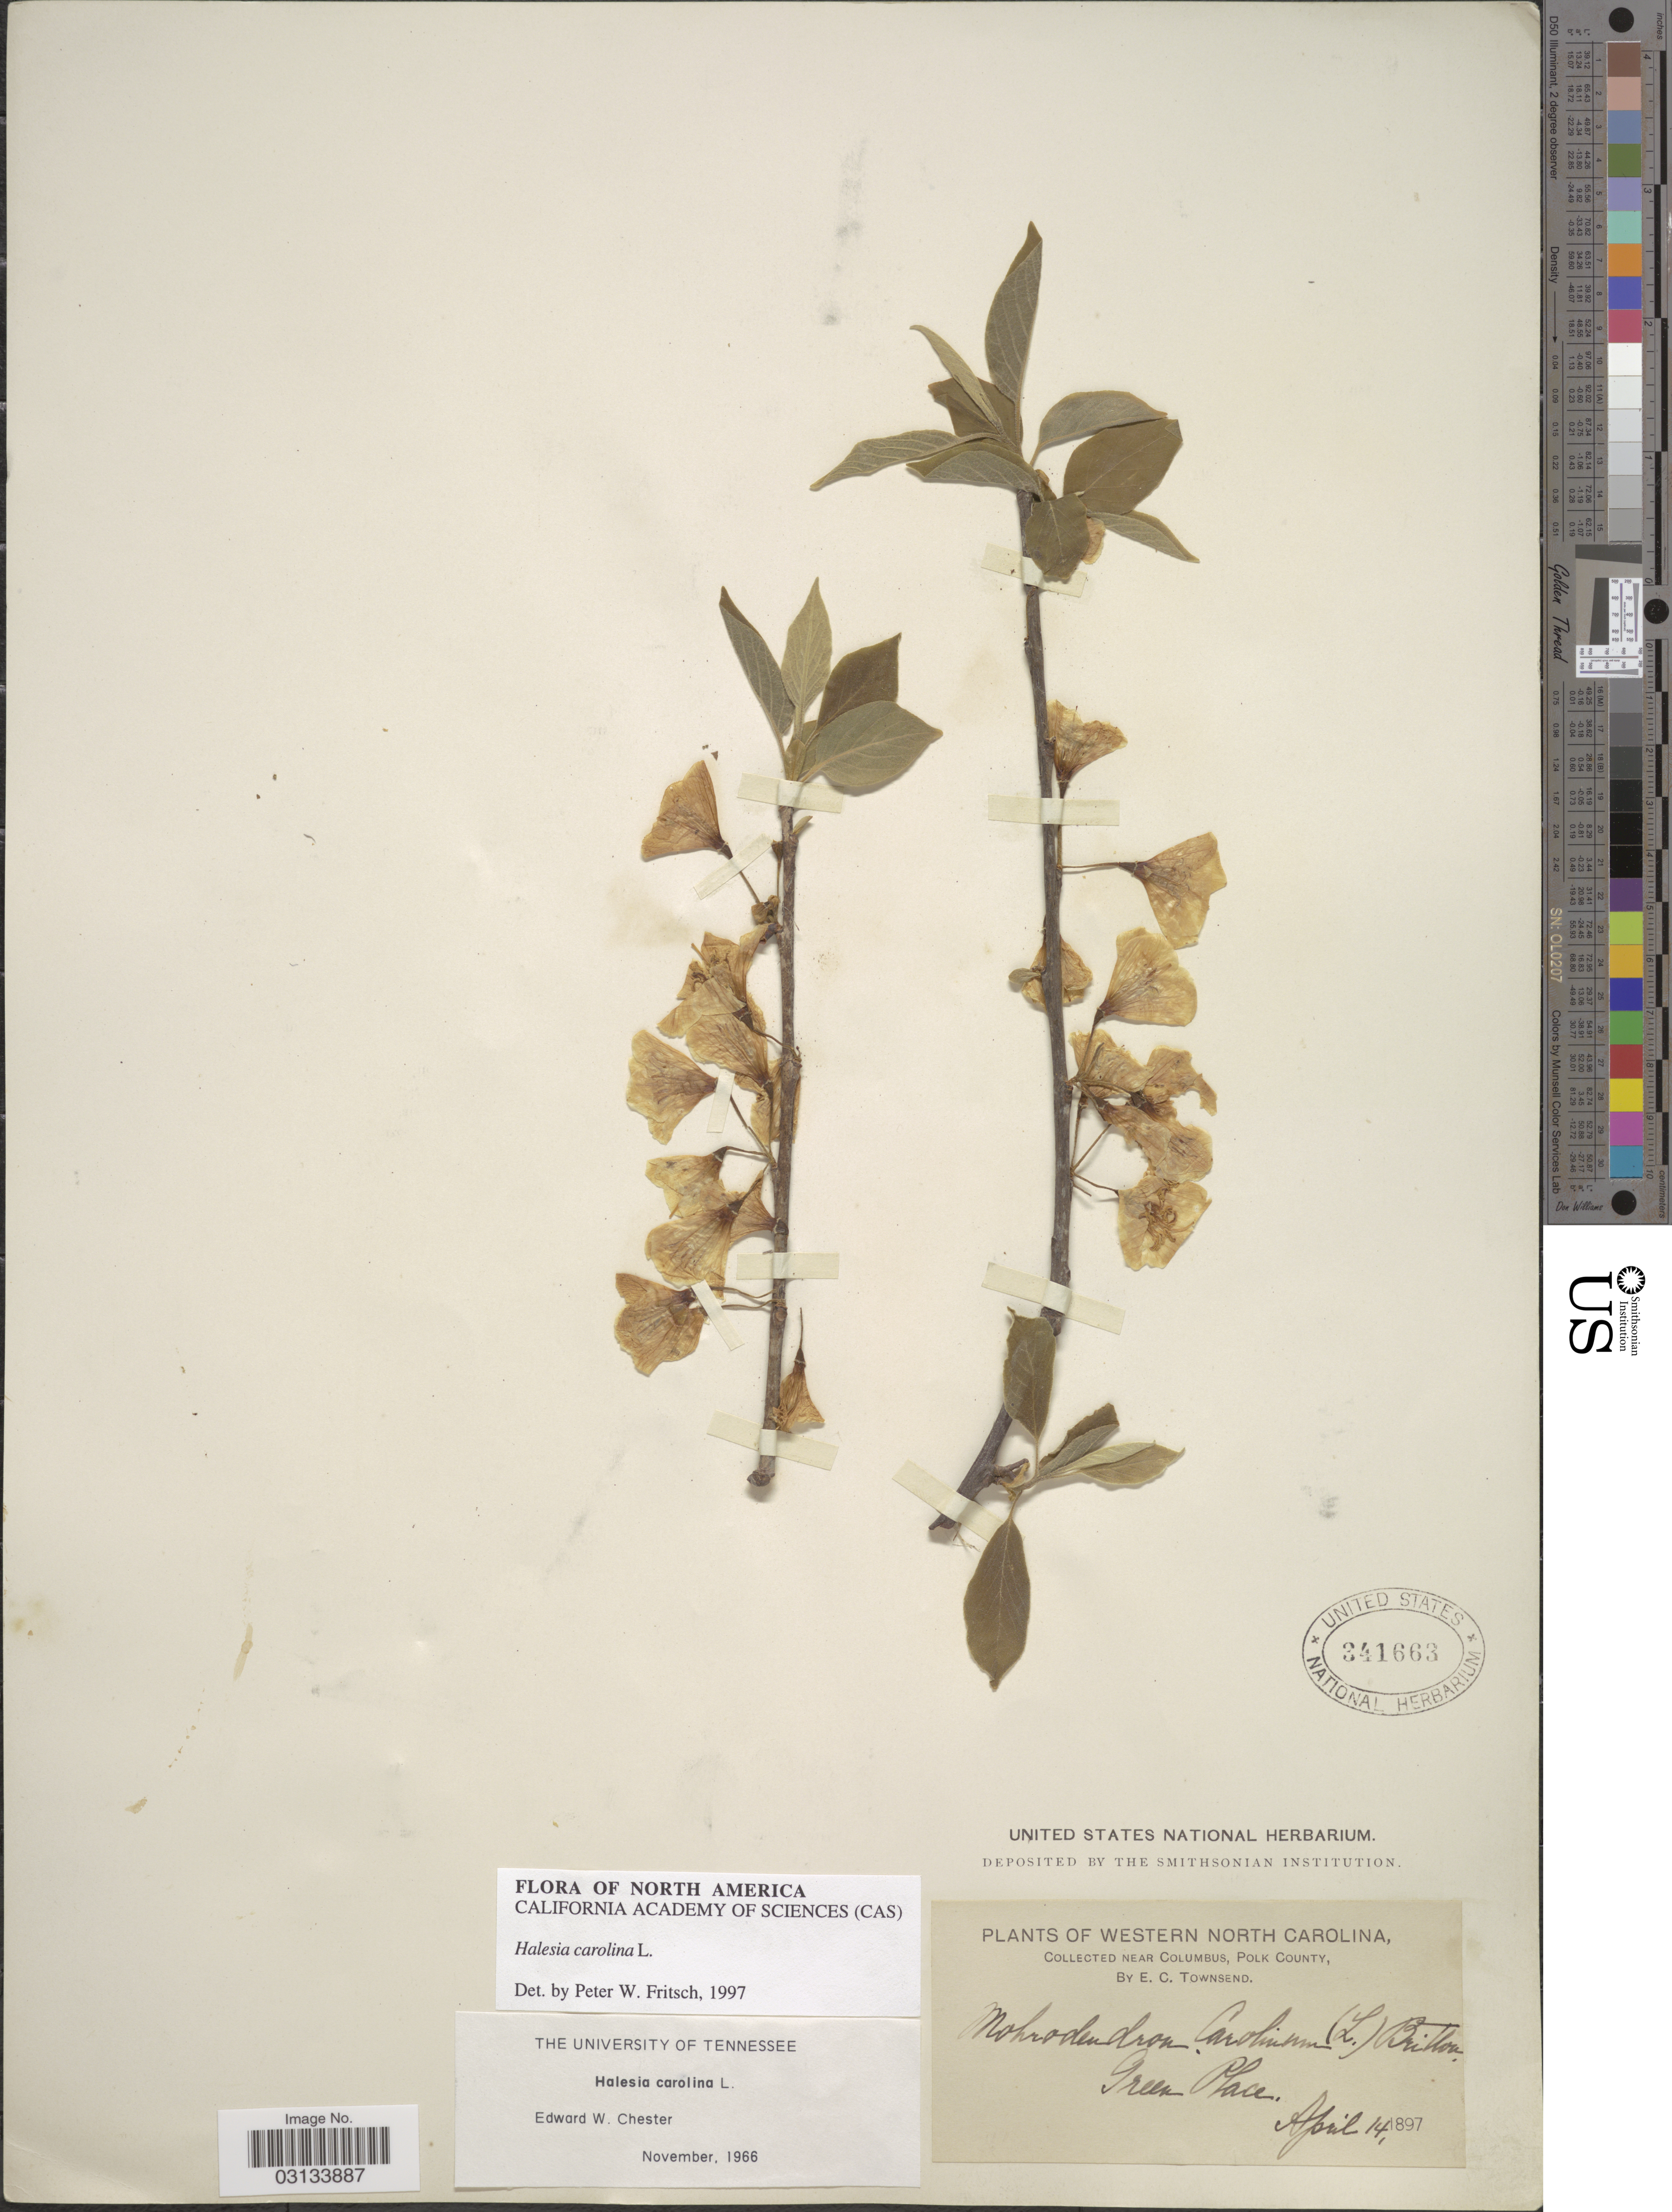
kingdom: Plantae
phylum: Tracheophyta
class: Magnoliopsida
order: Ericales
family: Styracaceae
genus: Halesia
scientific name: Halesia carolina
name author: L.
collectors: E. C. Townsend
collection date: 1897-04-14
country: United States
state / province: North Carolina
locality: Western North Carolina. Near Columbus, Polk County. Green Place.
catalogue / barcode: US 341663